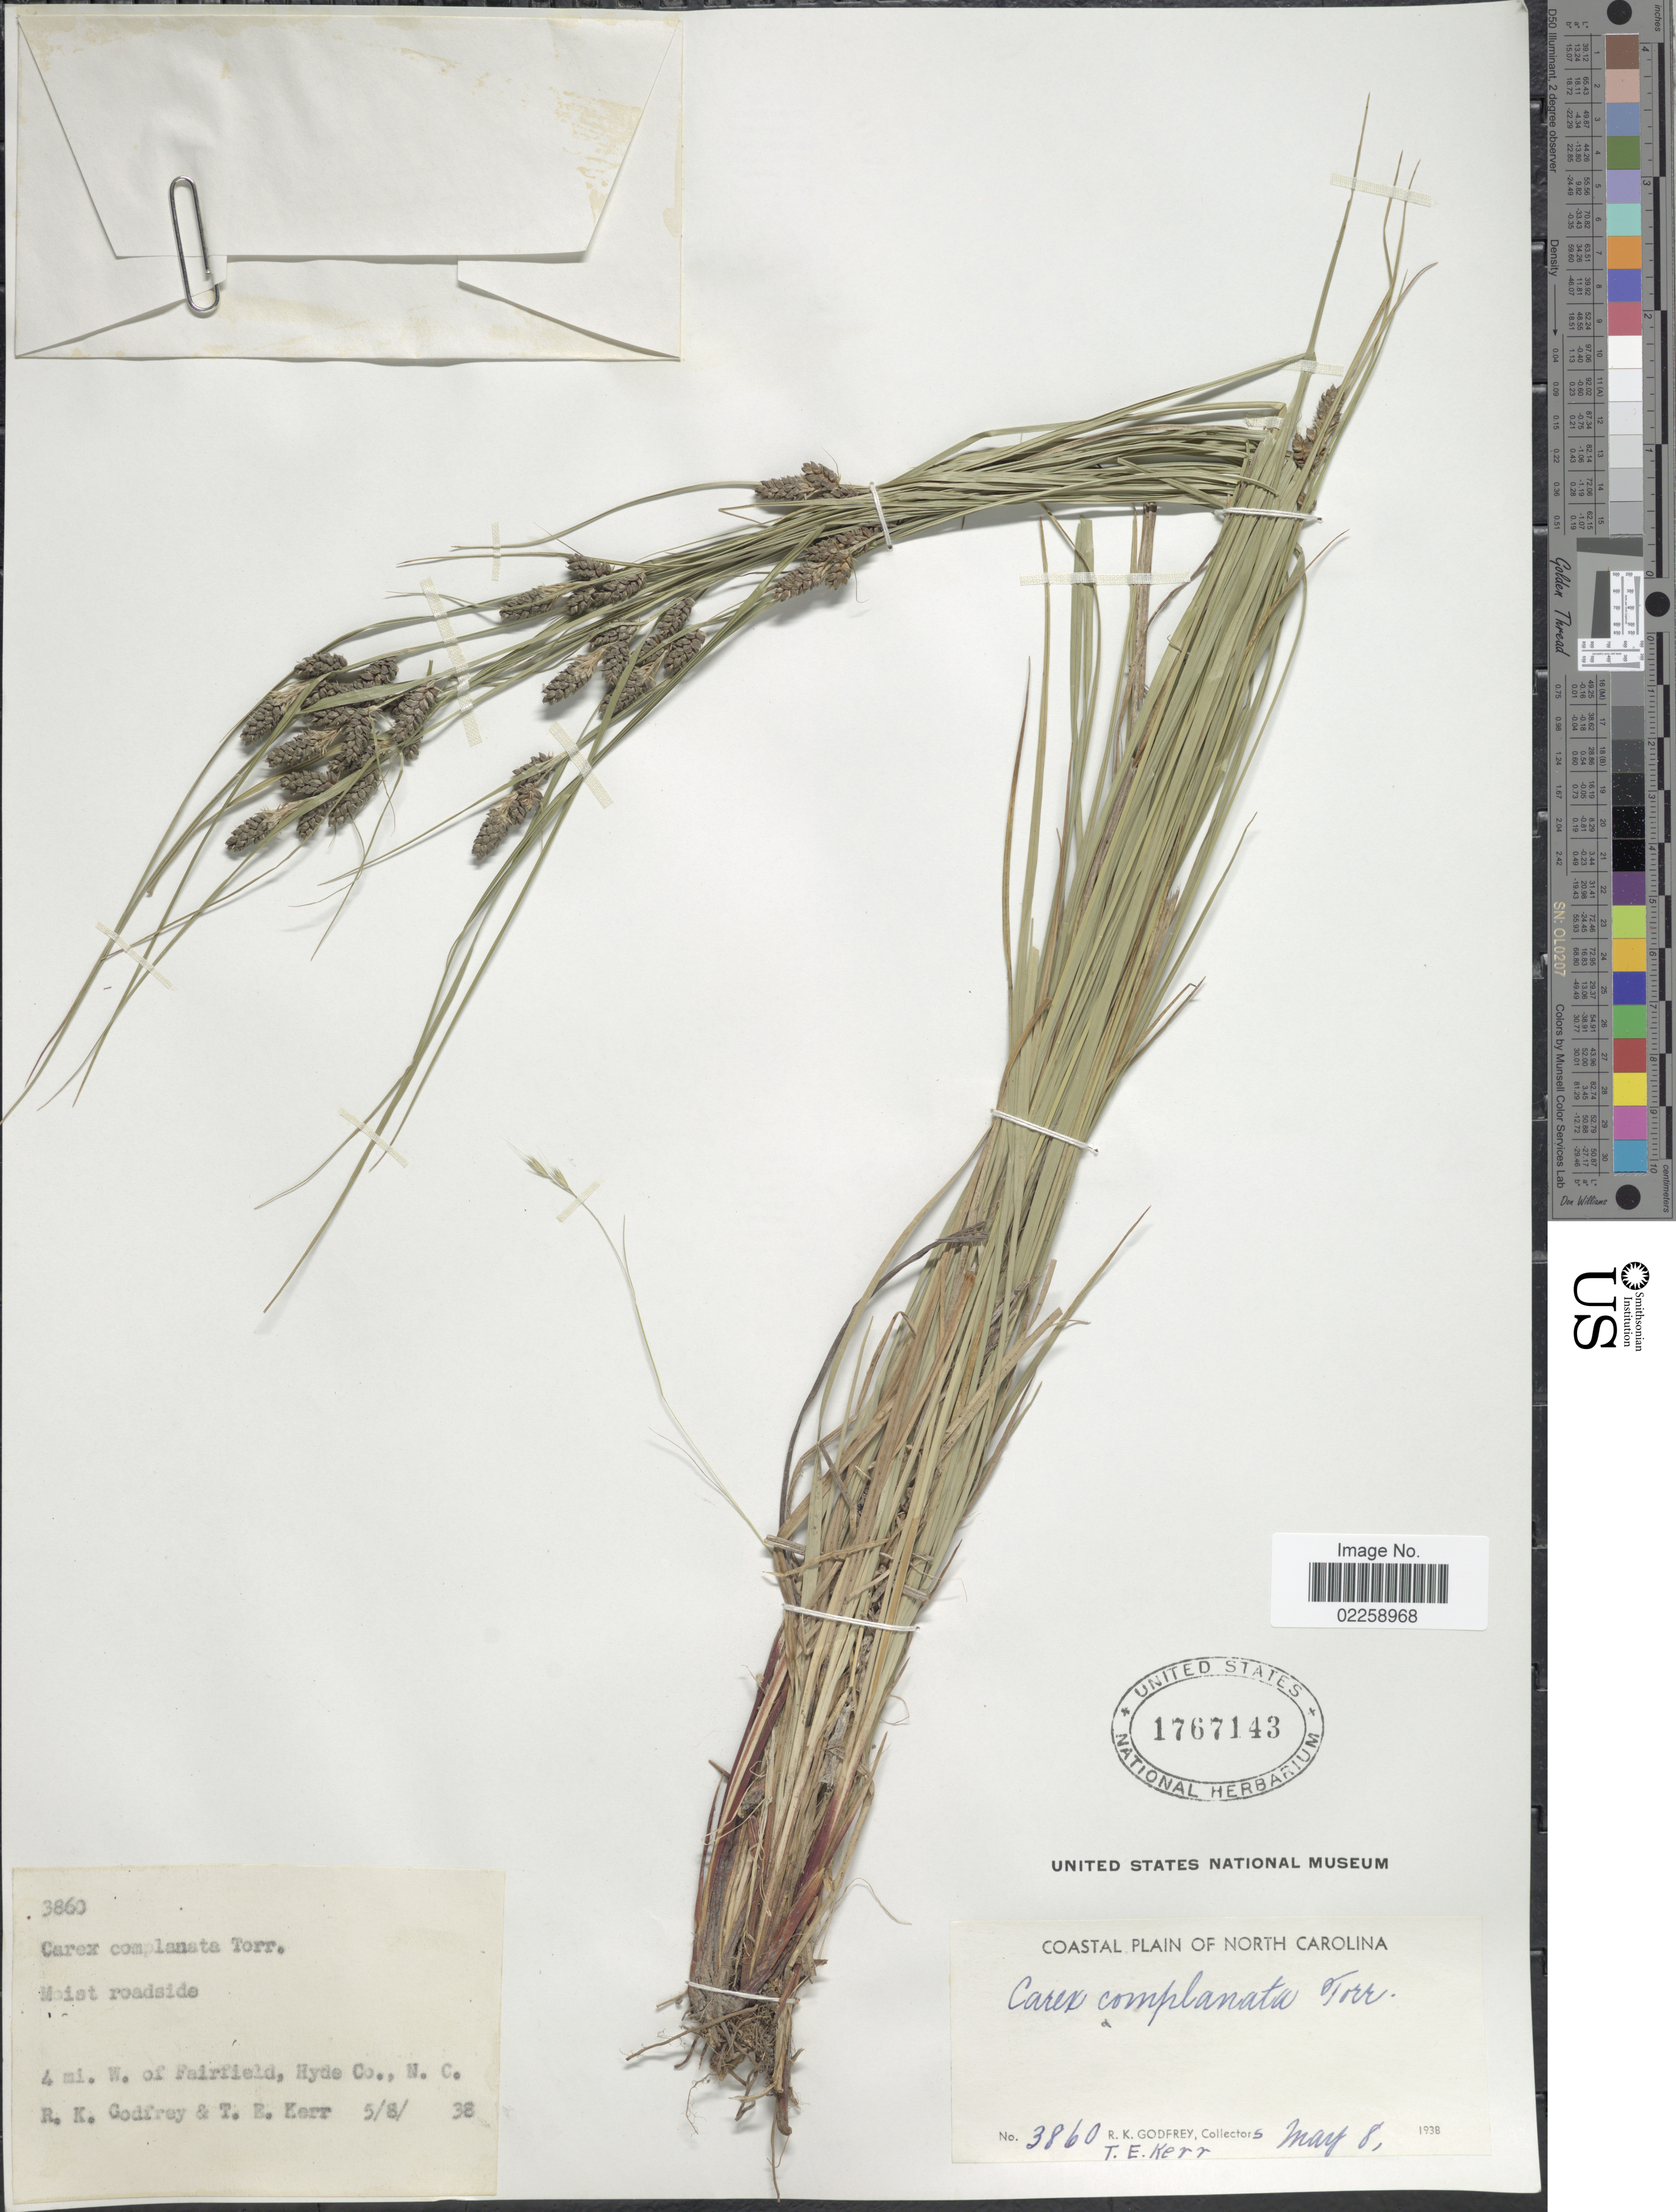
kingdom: Plantae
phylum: Tracheophyta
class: Liliopsida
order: Poales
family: Cyperaceae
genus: Carex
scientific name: Carex complanata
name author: Torr. & Hook.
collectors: R. K. Godfrey & T. E. Kerr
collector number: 3860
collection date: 1938-05-08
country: United States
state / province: North Carolina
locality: Coastal Plain of North Carolina, 4 mi. W. of Fairfield, Hyde Co.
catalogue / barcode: US 1767143